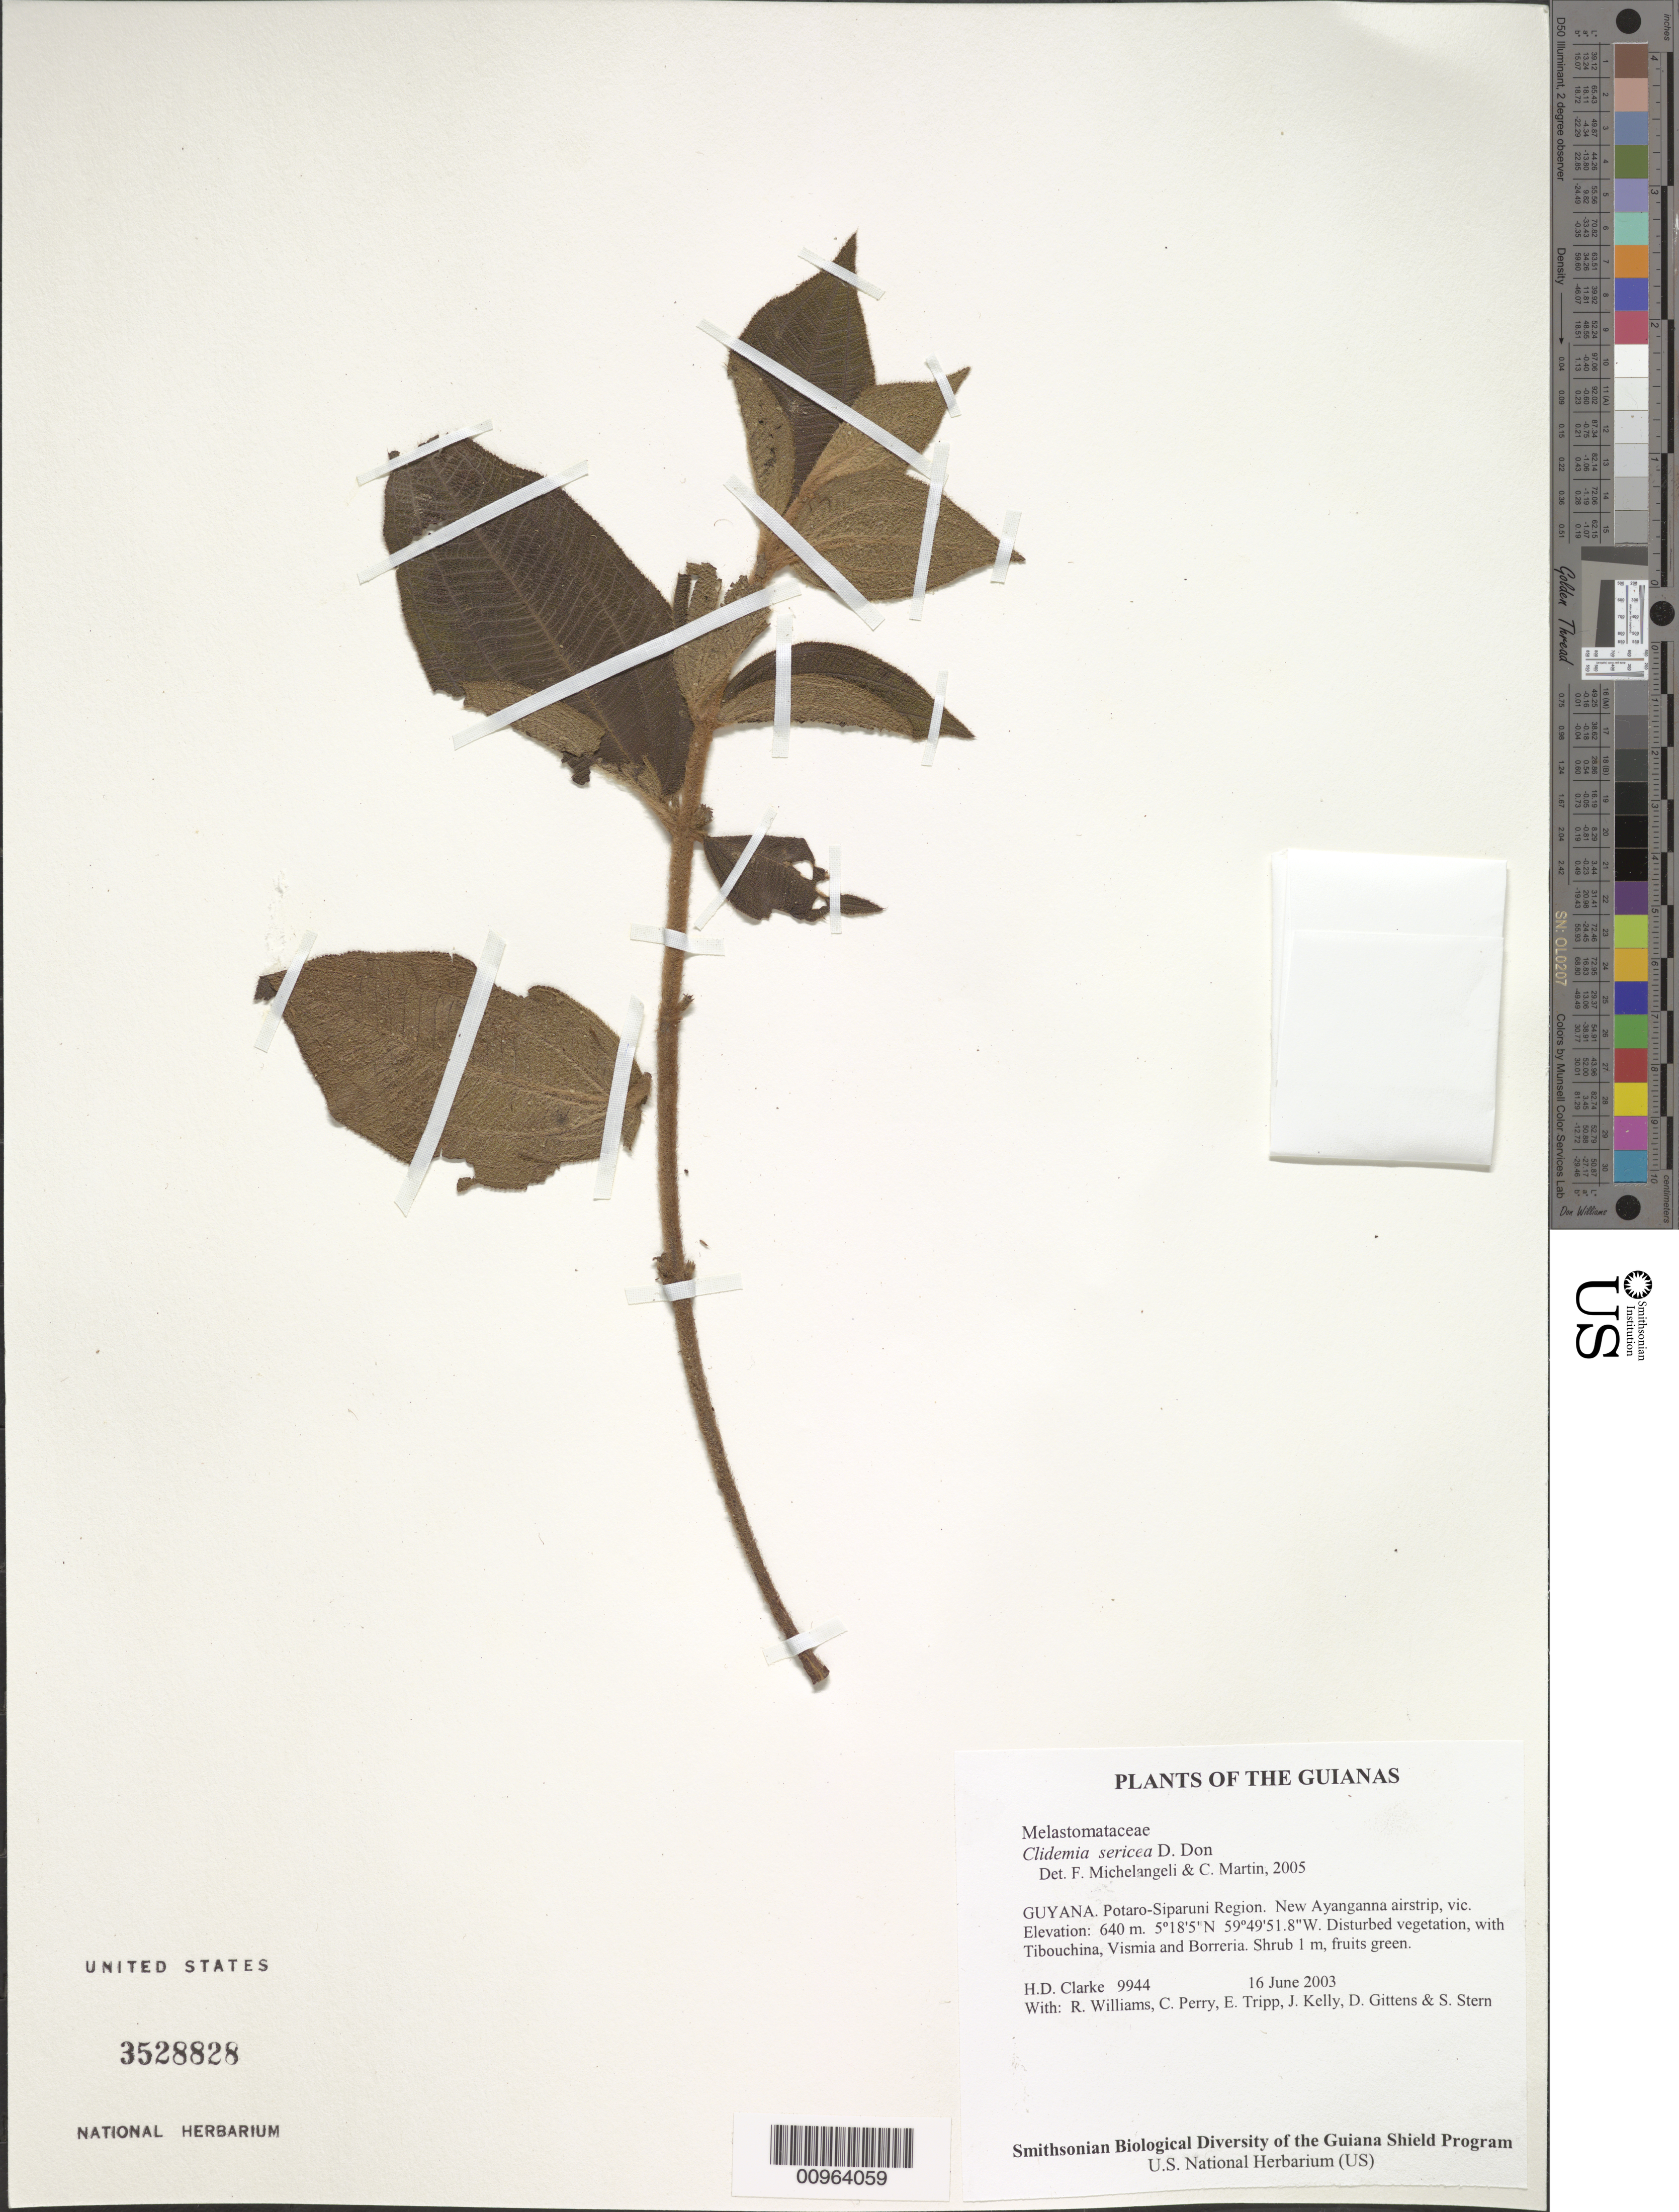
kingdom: Plantae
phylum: Tracheophyta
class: Magnoliopsida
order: Myrtales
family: Melastomataceae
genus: Clidemia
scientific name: Clidemia sericea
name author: D. Don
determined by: Michelangeli, F. A.; Martin, C.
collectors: H. D. Clarke, R. Williams, C. Perry, E. Tripp, J. Kelly, D. Gittens & S. R. Stern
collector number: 9944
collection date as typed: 16 June 2003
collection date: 2003-06-16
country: Guyana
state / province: Potaro-Siparuni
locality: New Ayanganna airstrip, vic.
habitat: Disturbed vegetation, with Tibouchina, Vismia and Borreria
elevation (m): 640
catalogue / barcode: US 3528828